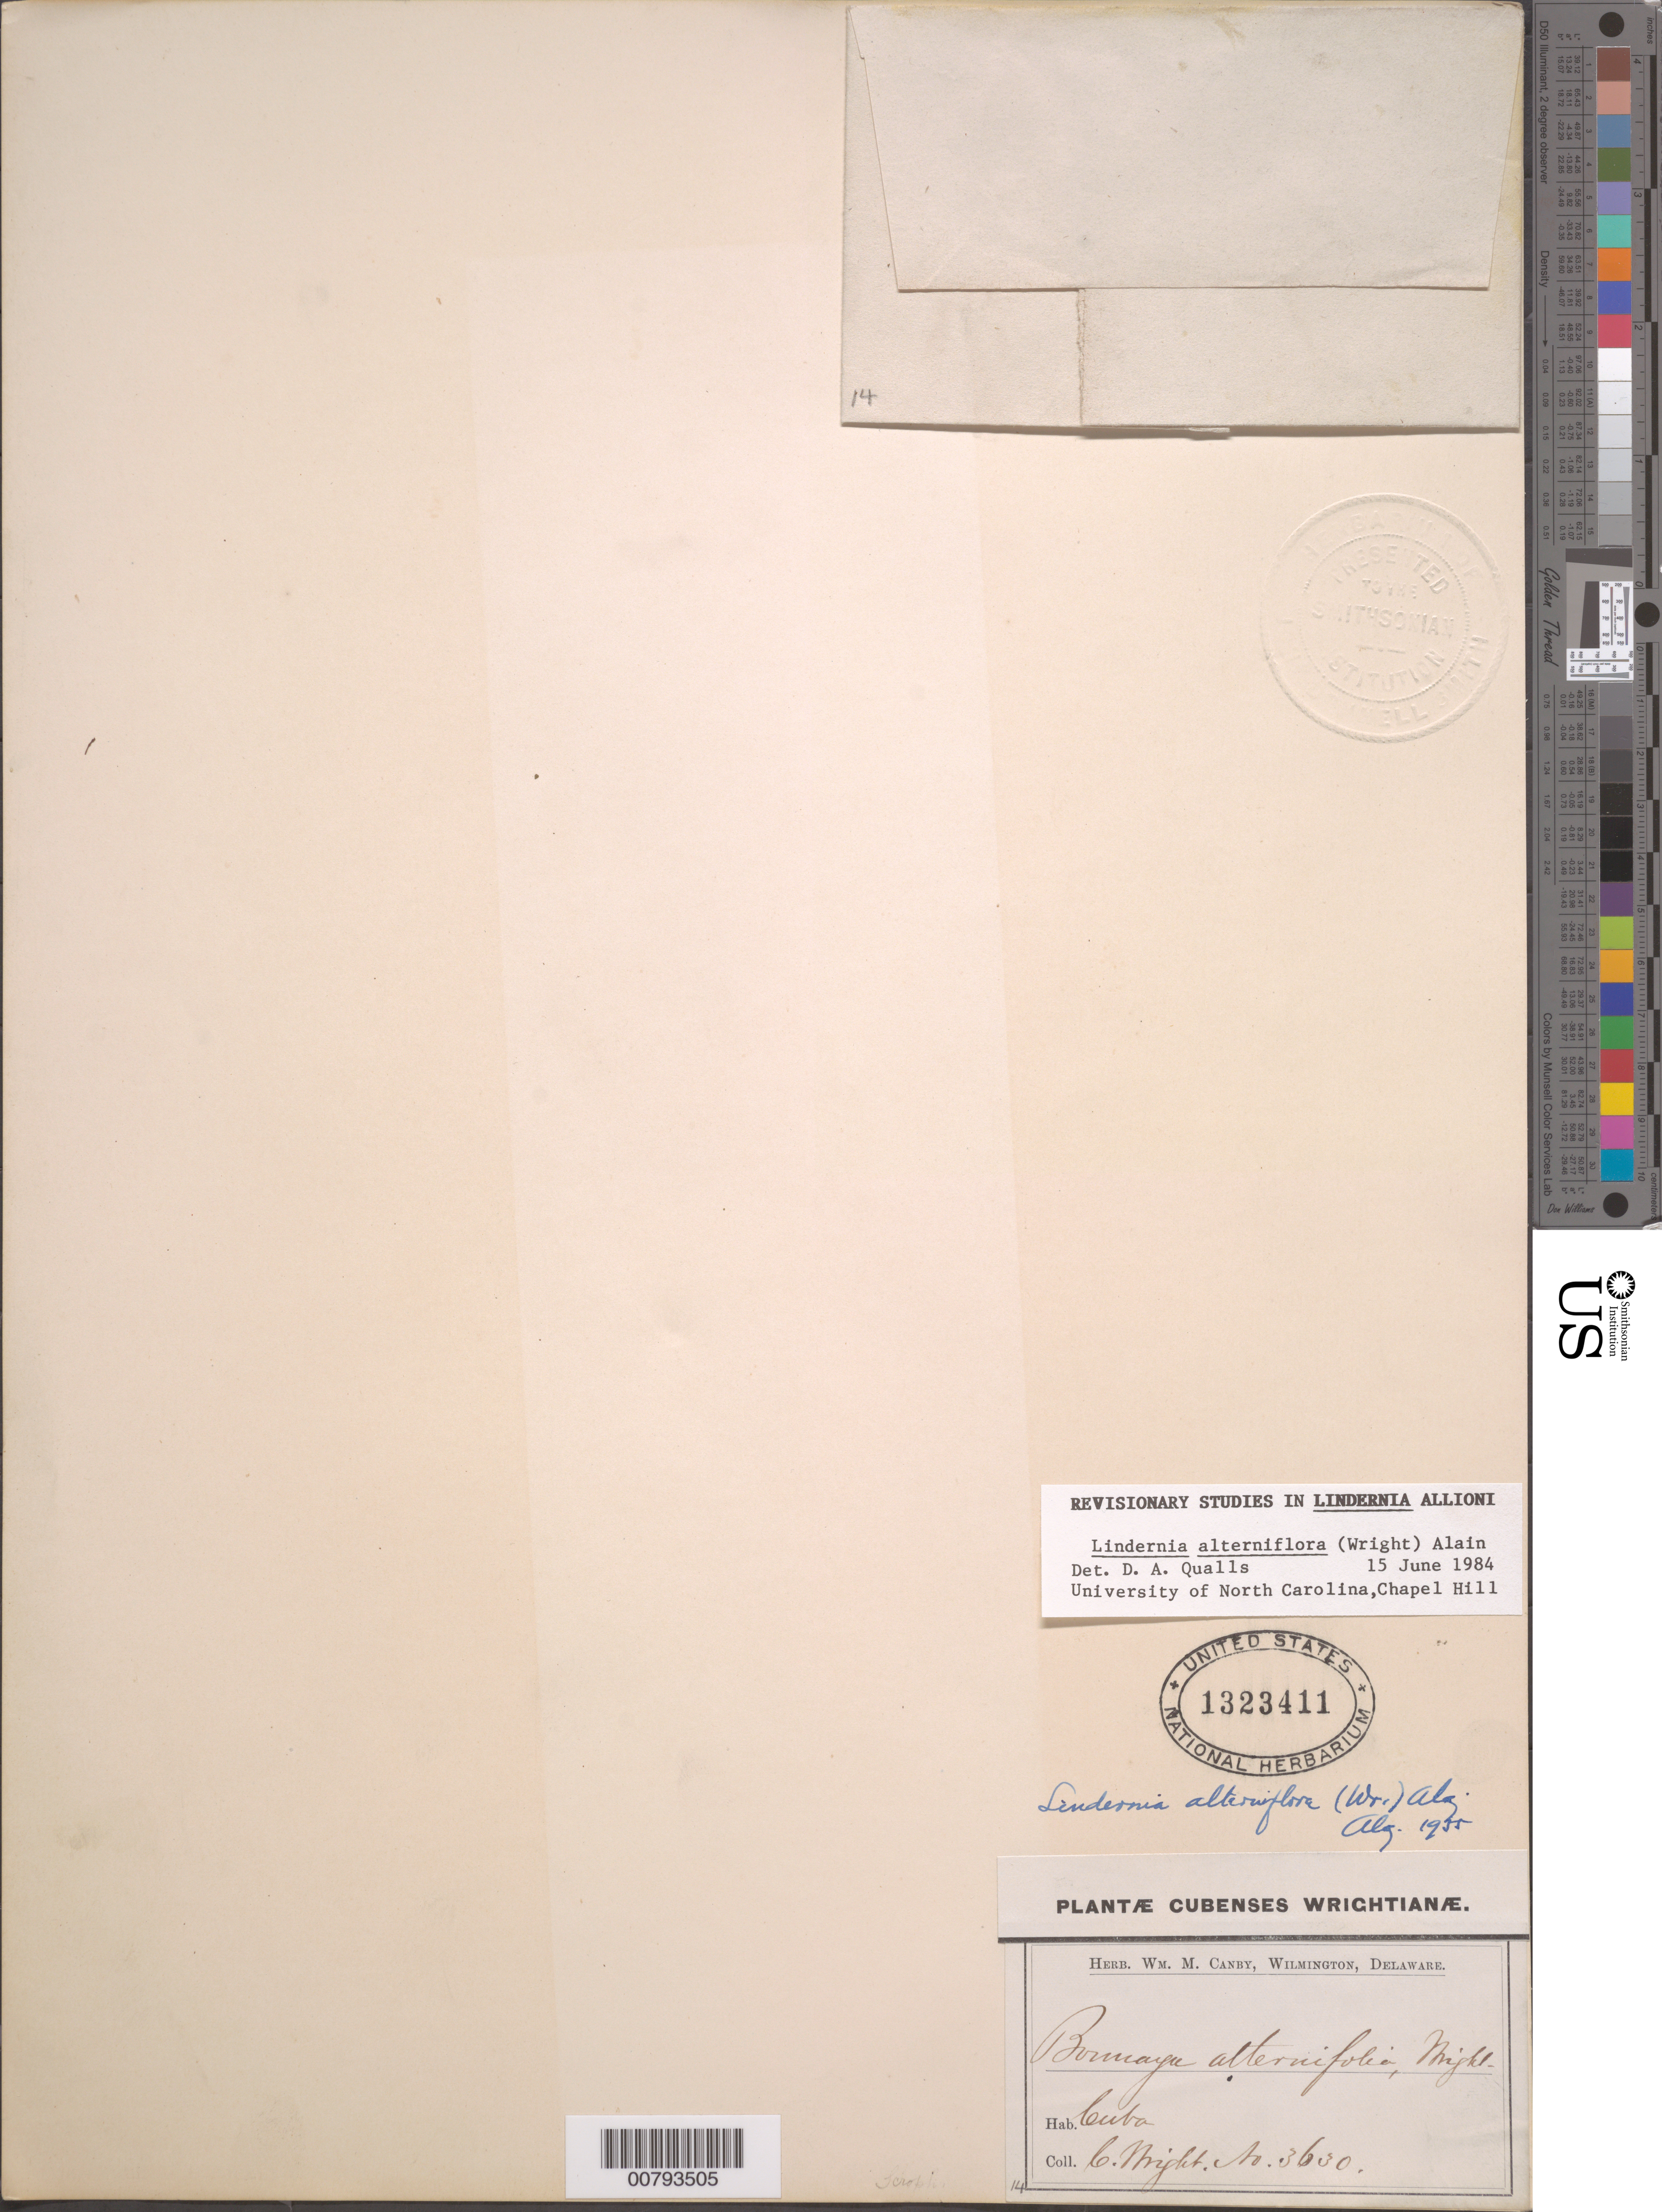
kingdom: Plantae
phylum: Tracheophyta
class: Magnoliopsida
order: Lamiales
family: Linderniaceae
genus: Lindernia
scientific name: Lindernia alterniflora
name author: (C. Wright) Alain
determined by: Qualls, D. A.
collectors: C. Wright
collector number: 3630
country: Cuba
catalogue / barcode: US 1323411